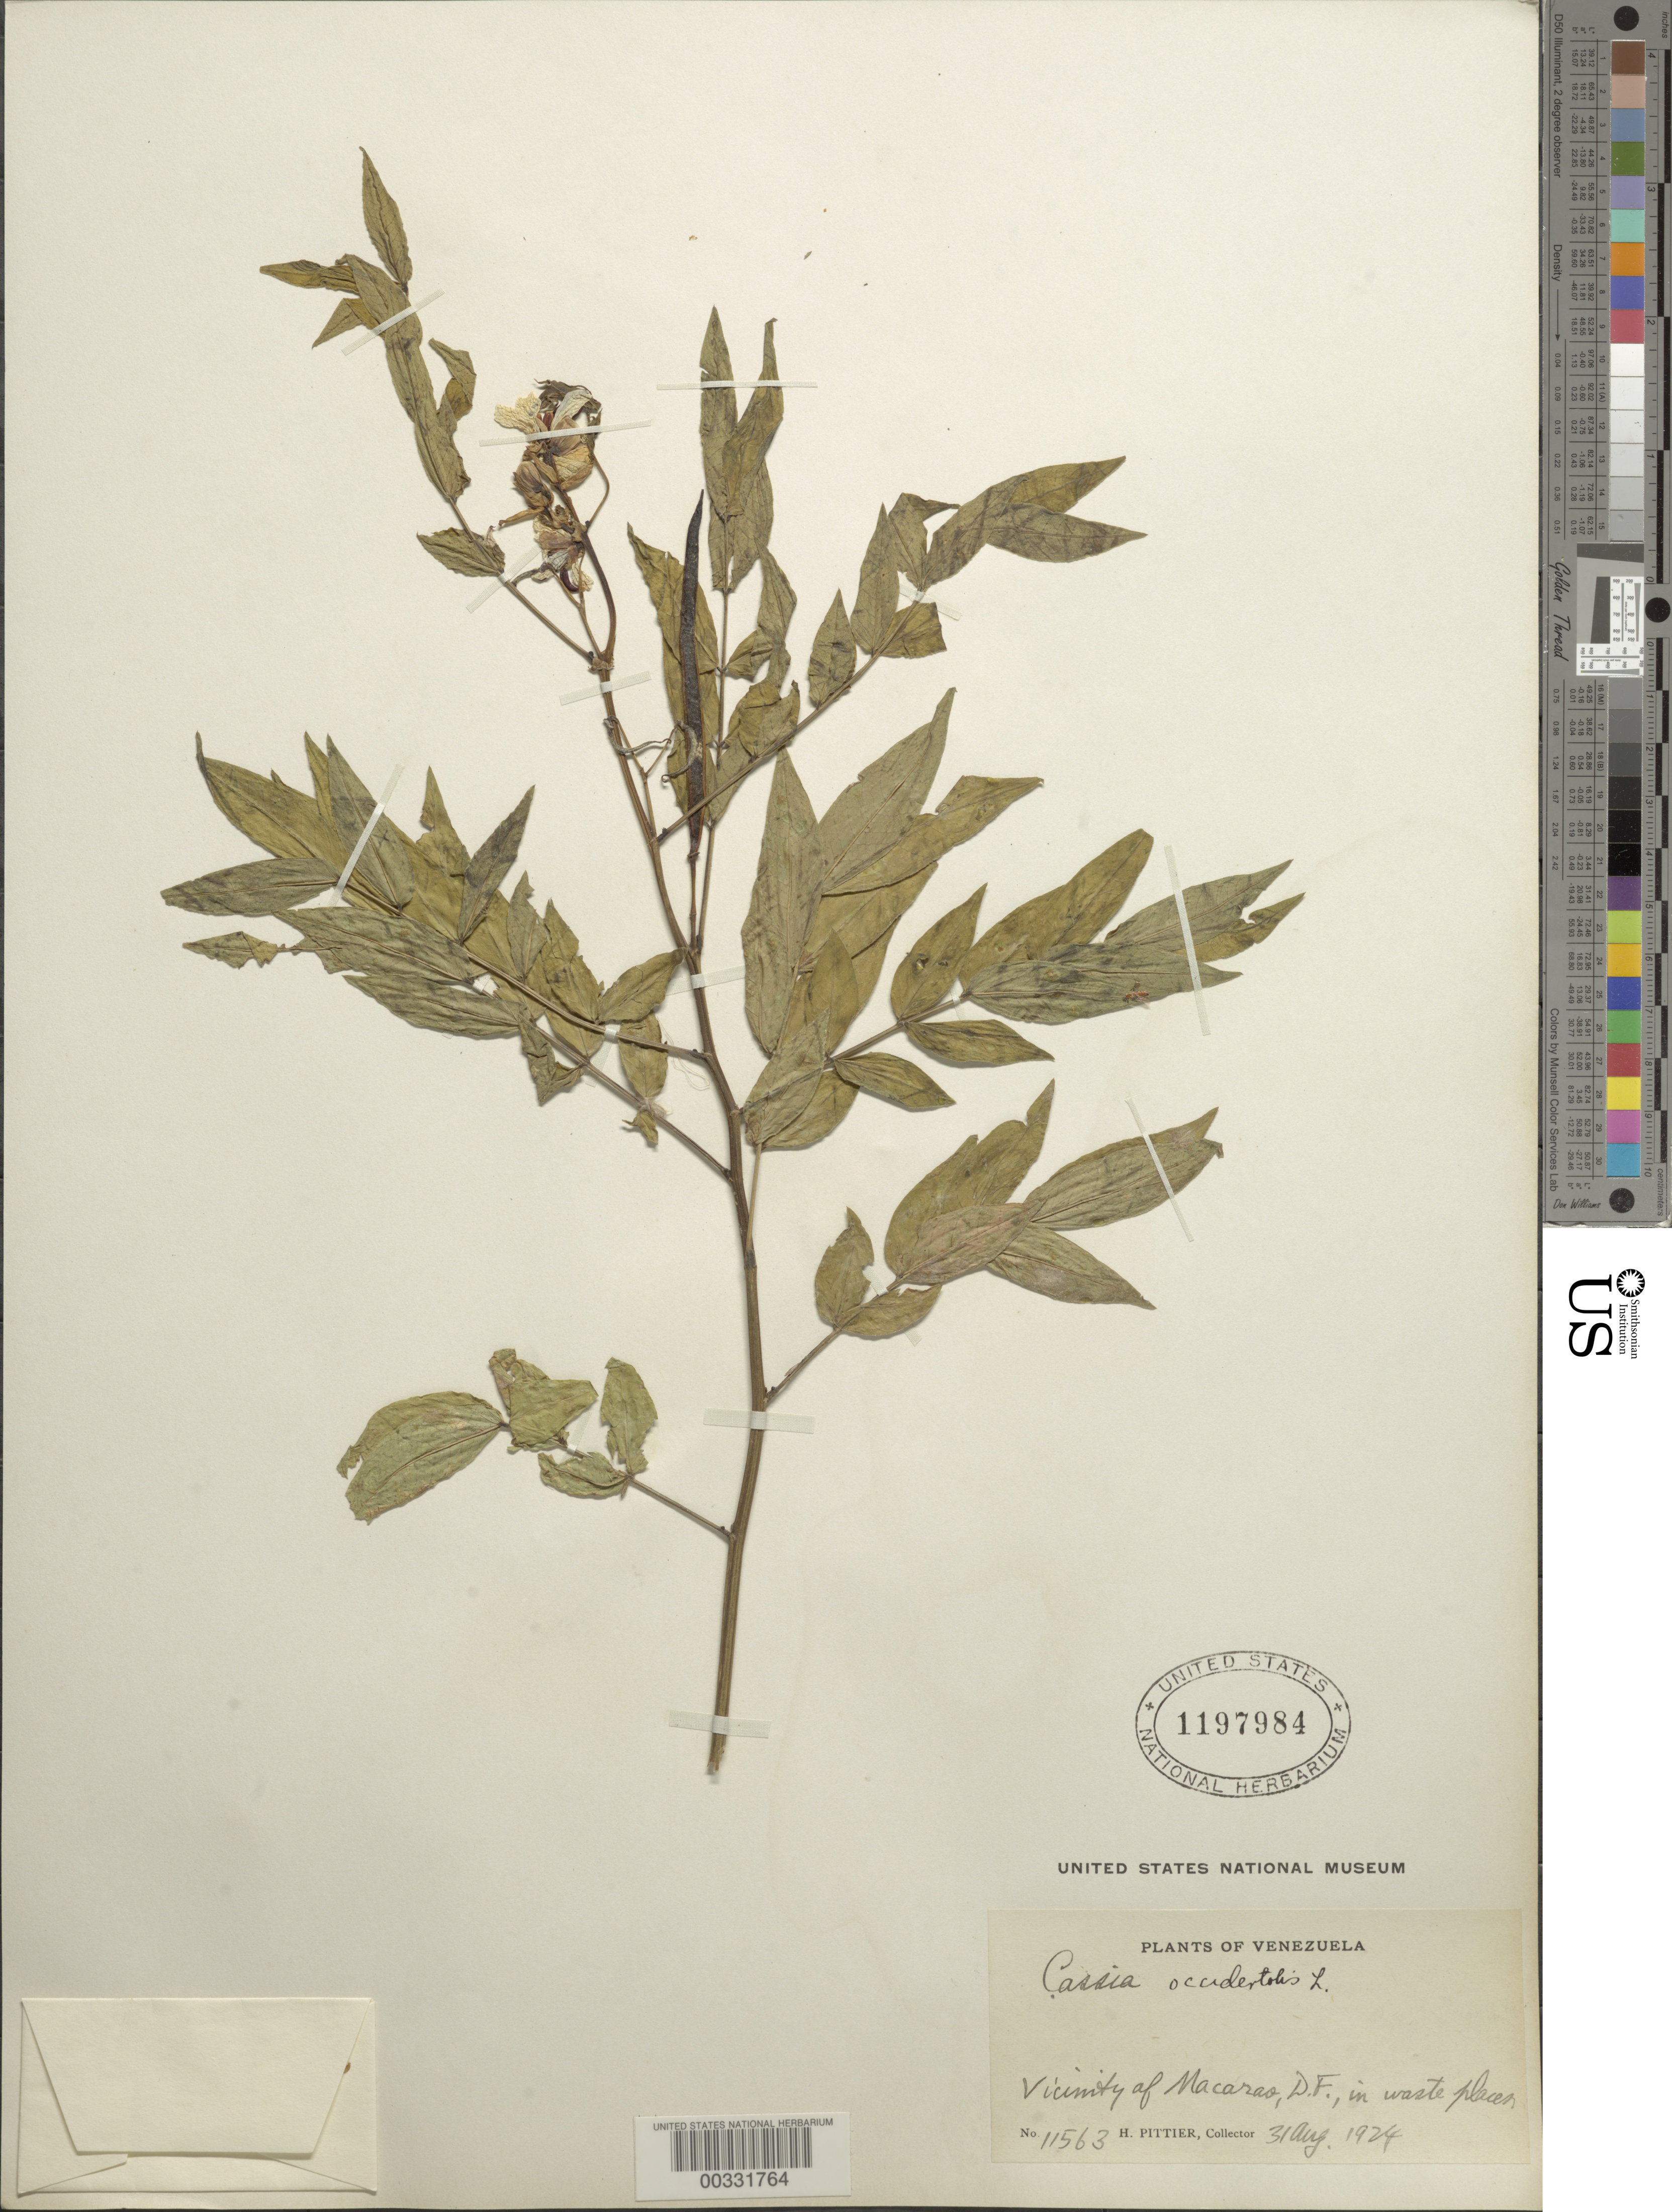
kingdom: Plantae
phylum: Tracheophyta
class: Magnoliopsida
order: Fabales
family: Fabaceae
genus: Senna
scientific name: Senna occidentalis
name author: (L.) Link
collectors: H. F. Pittier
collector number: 11563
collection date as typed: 31 Aug 1924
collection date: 1924-08-31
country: Venezuela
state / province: Distrito Federal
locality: Vicinity of macarao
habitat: Waste places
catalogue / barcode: US 1197984